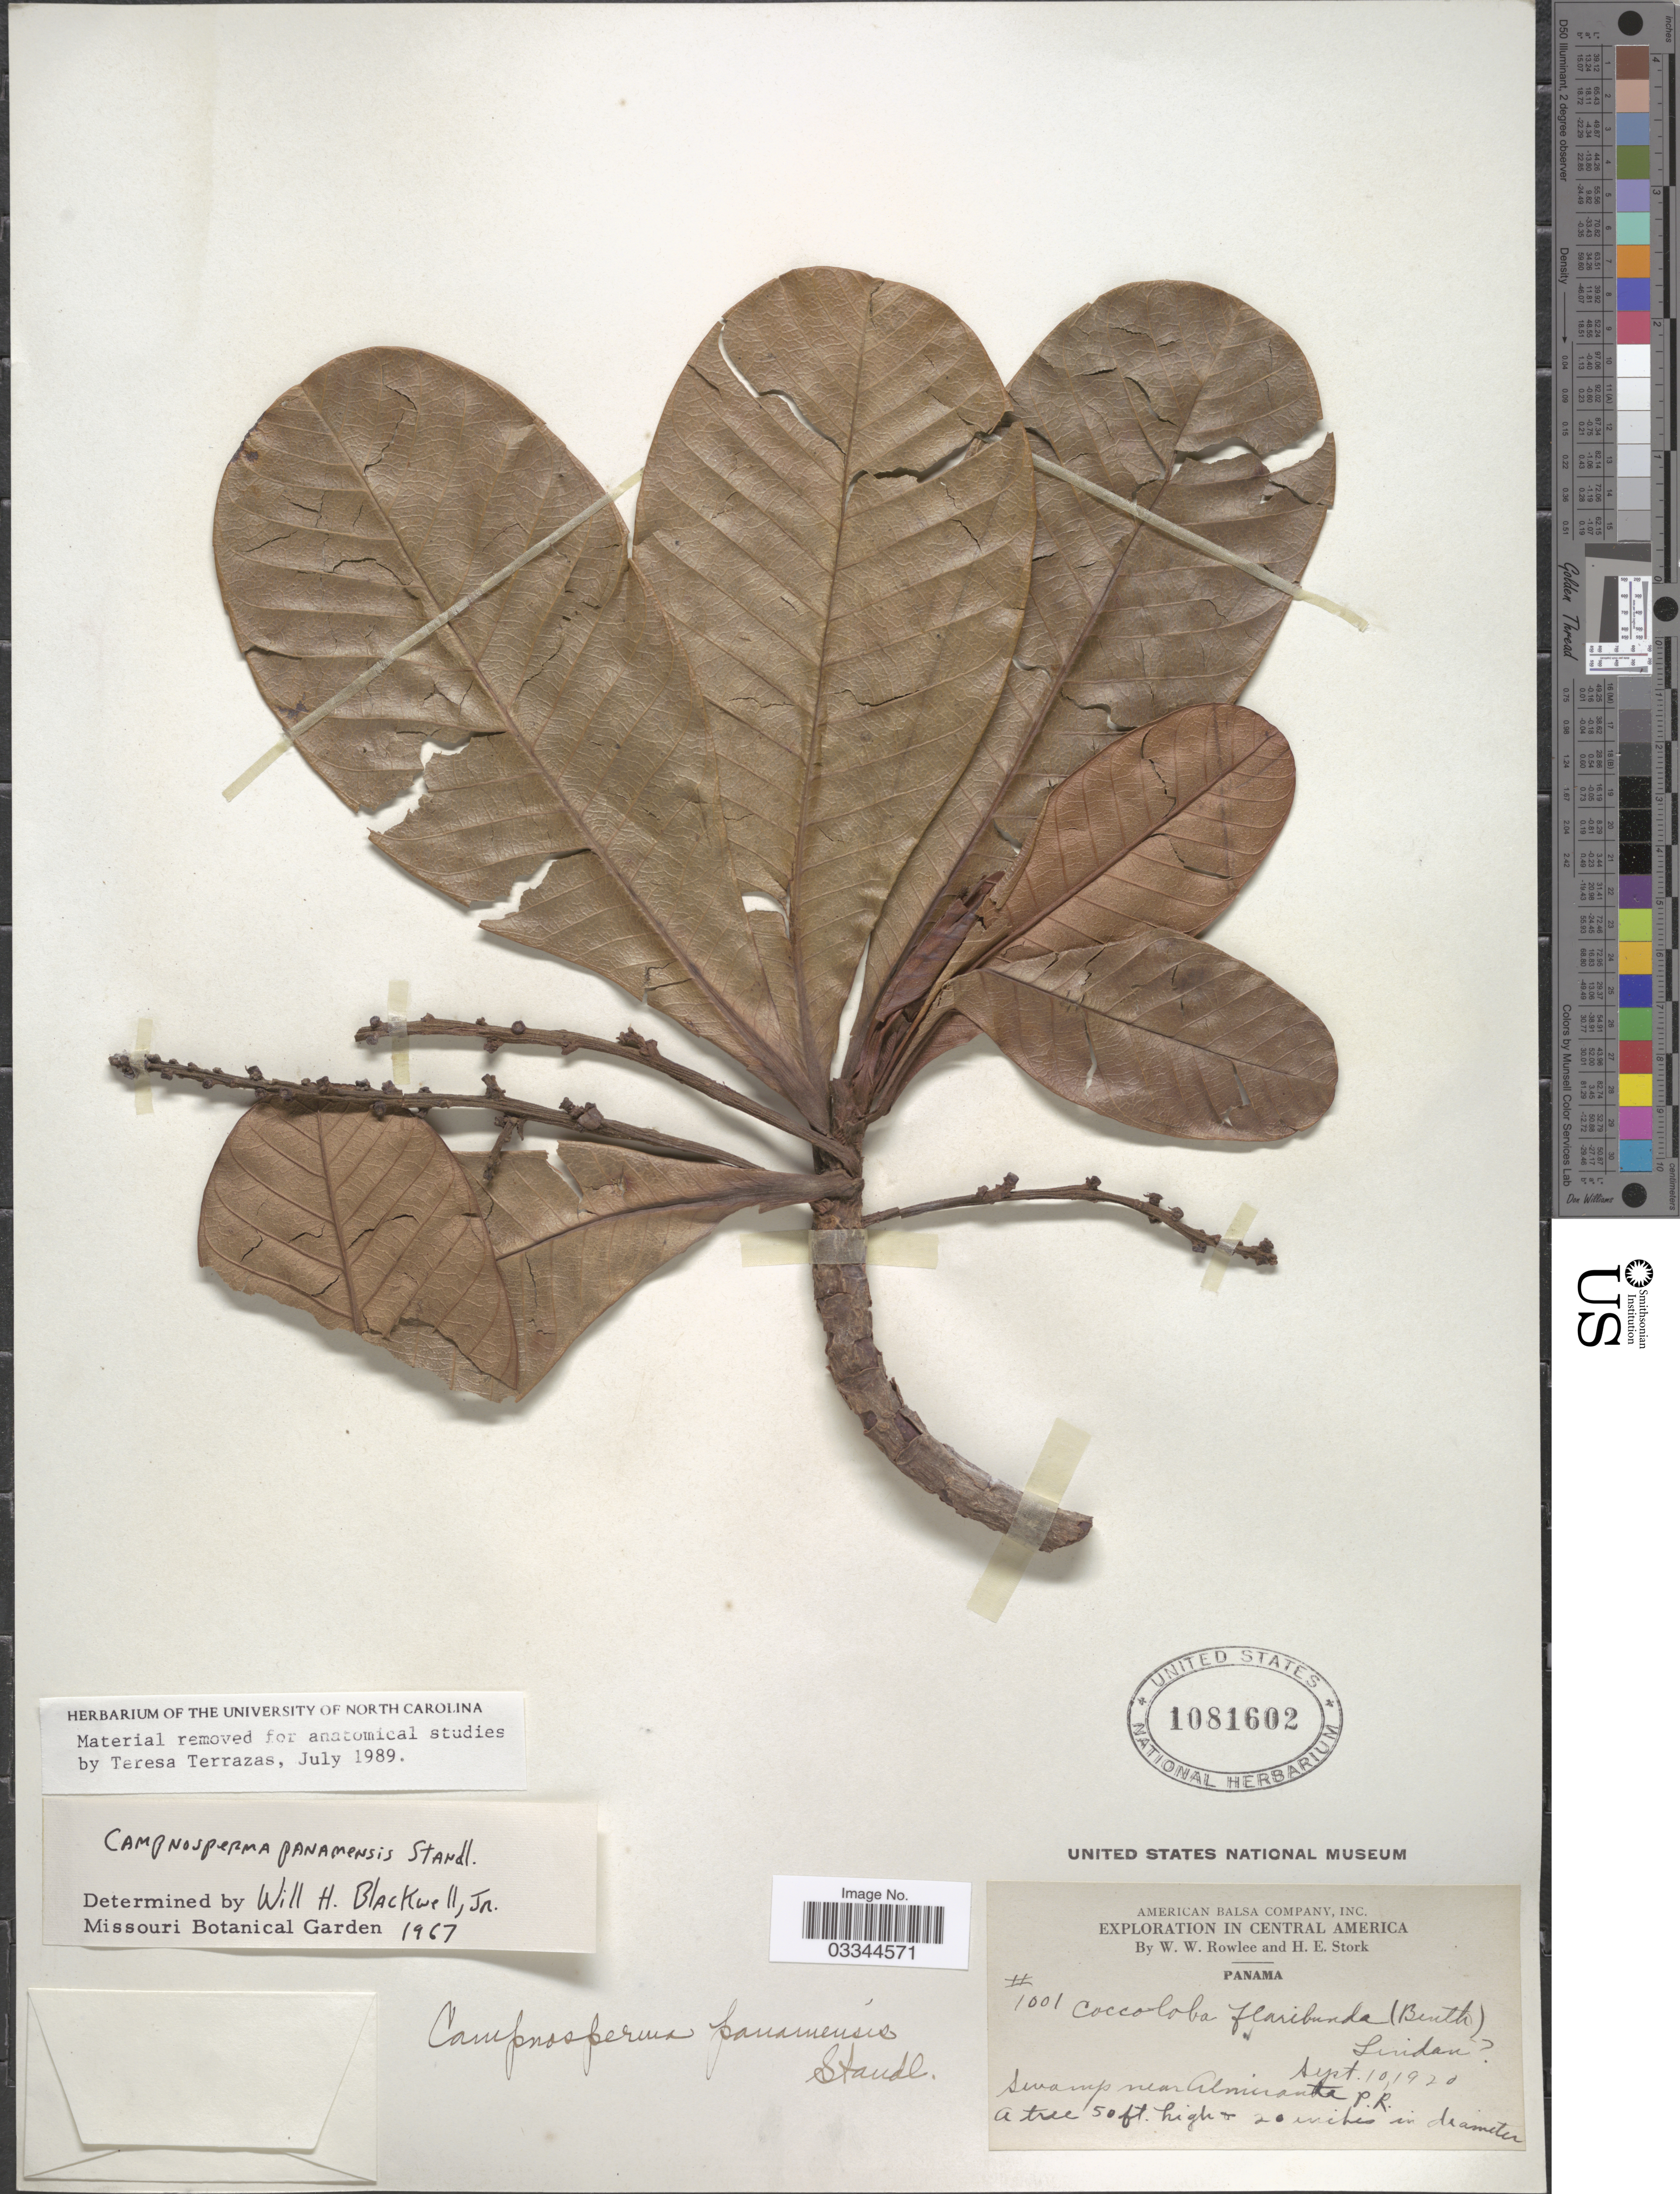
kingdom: Plantae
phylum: Tracheophyta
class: Magnoliopsida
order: Sapindales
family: Anacardiaceae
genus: Campnosperma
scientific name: Campnosperma panamense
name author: Standl.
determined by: Mitchell, John D.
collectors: W. W. Rowlee & H. E. Stork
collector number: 1001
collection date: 1920-09-10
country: Panama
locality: Swamp near Almirante P. R.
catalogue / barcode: US 1081602